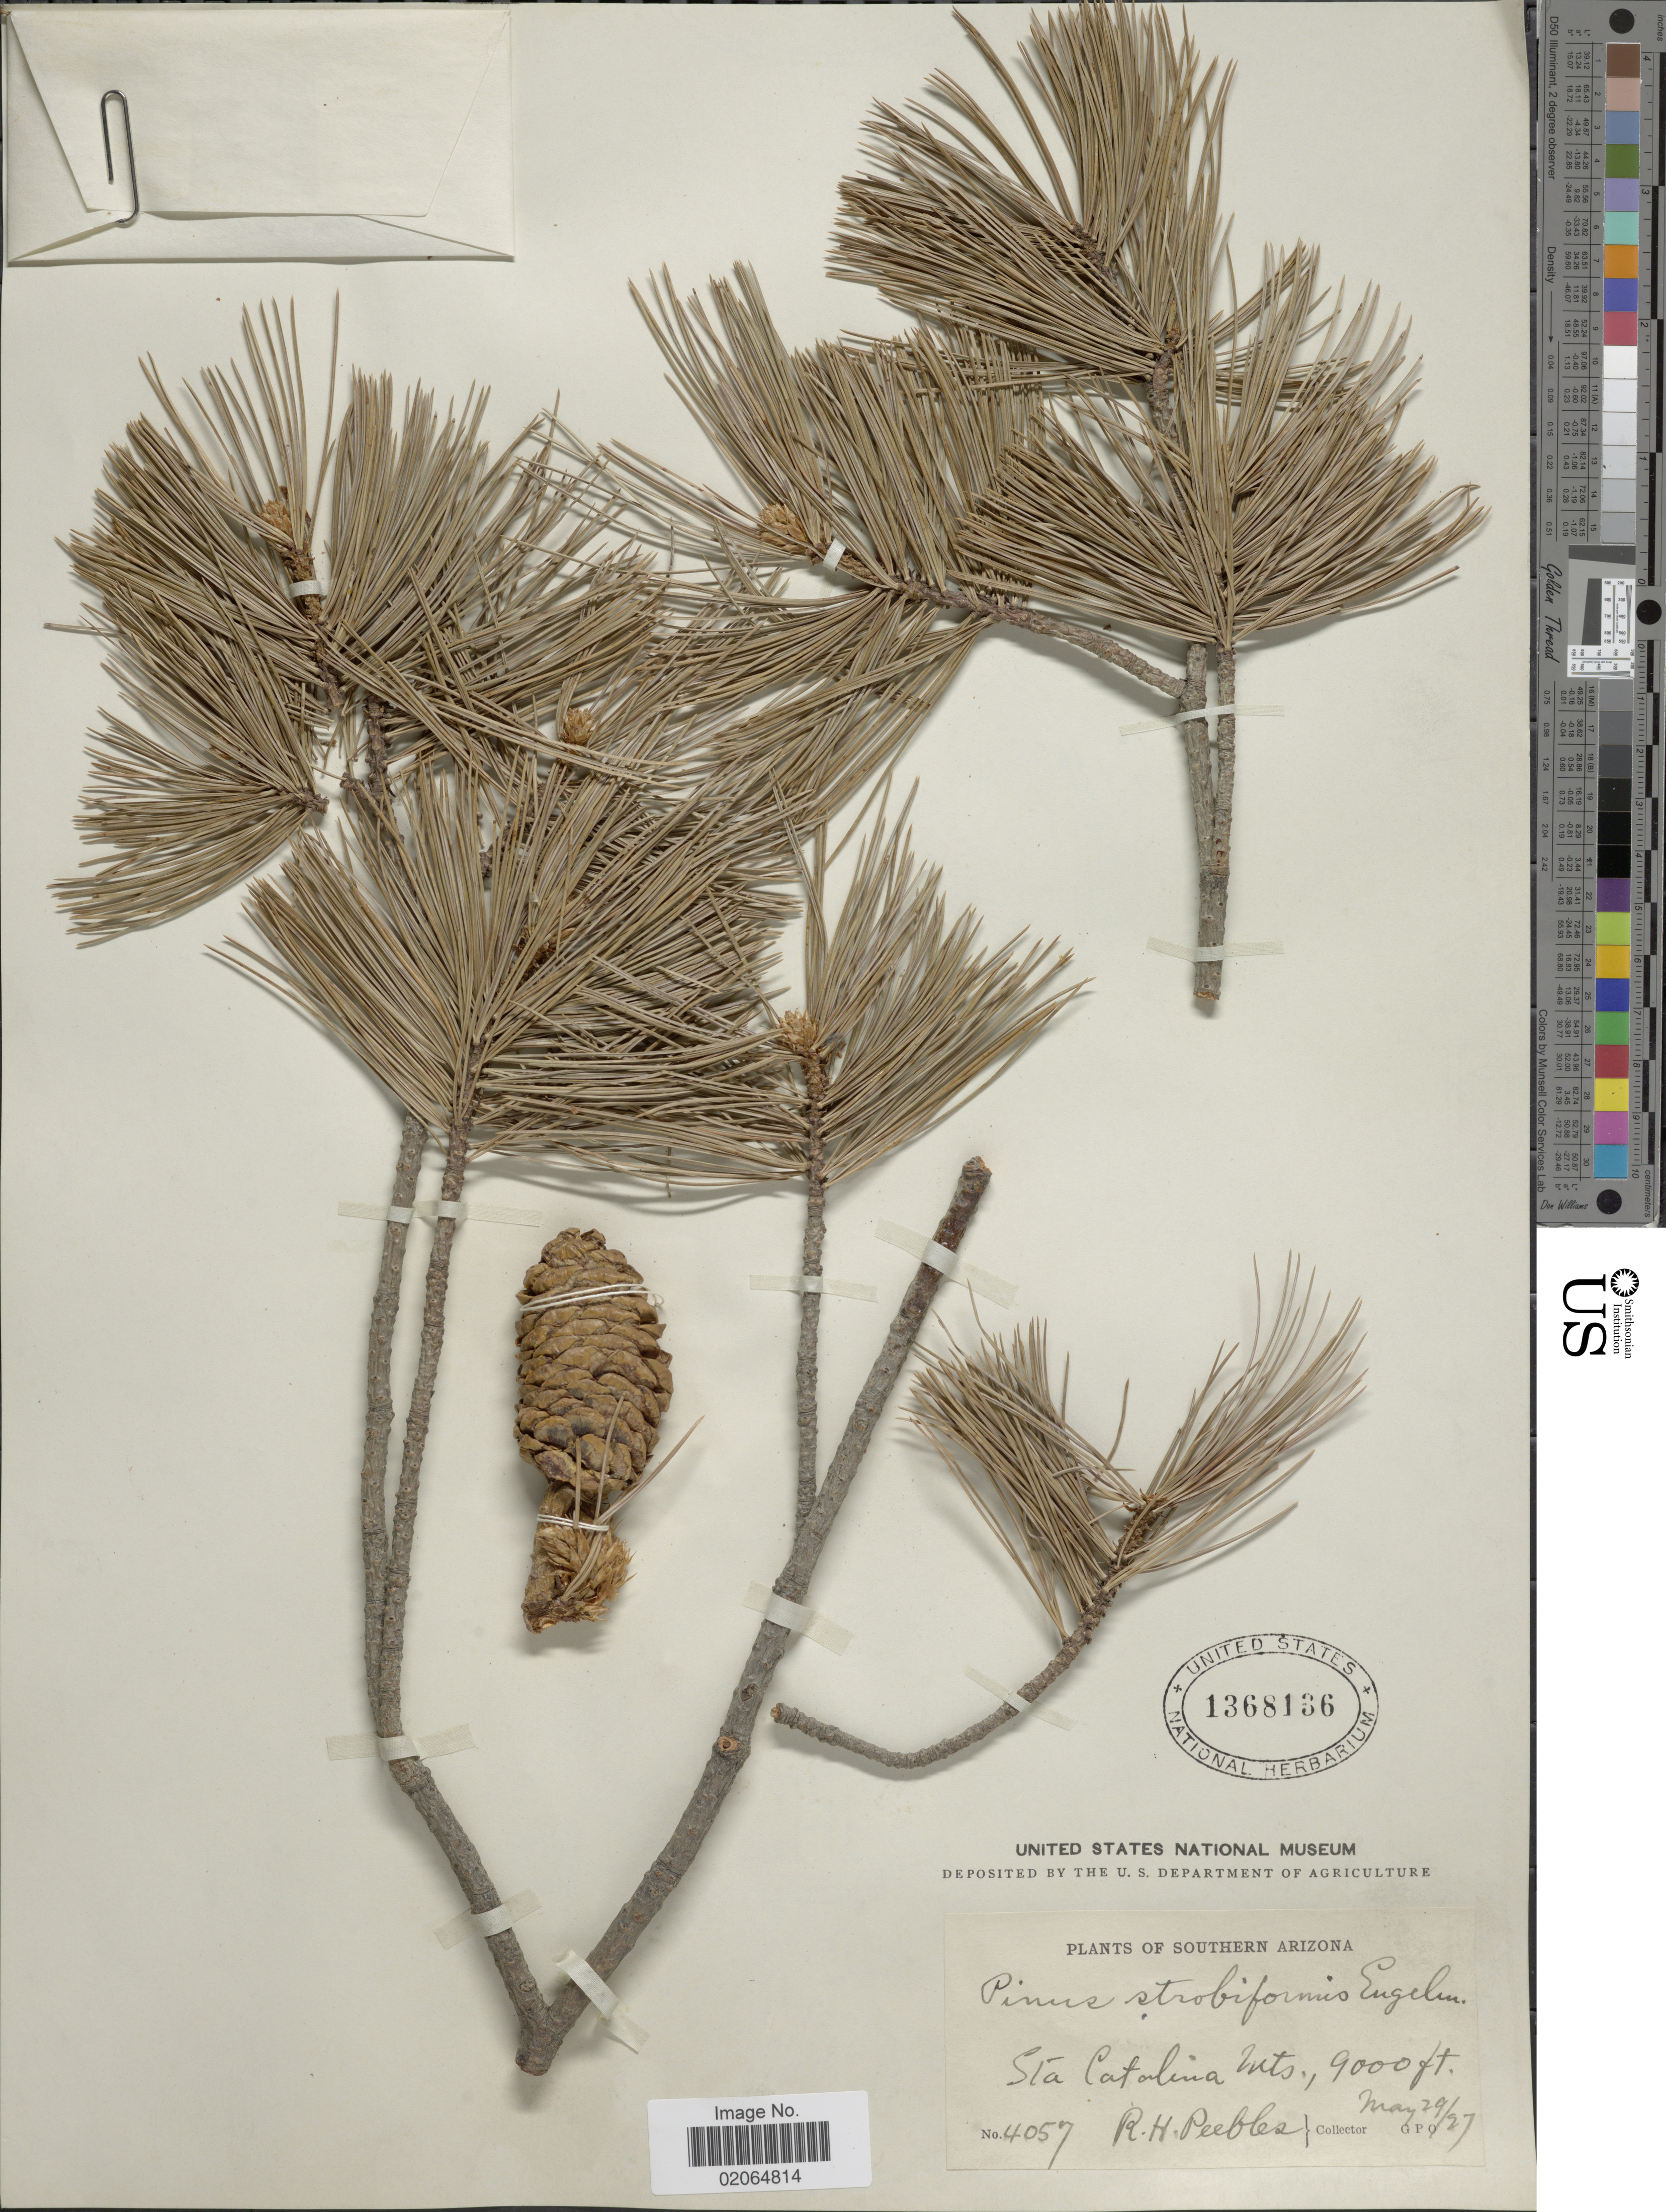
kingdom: Plantae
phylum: Tracheophyta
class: Pinopsida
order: Pinales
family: Pinaceae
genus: Pinus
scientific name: Pinus strobiformis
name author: Engelm.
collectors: R. H. Peebles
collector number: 4057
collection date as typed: Transcribed d/m/y: 29/5/27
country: United States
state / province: Arizona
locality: Southern Arizona, Sta. Catalina Mts.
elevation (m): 2743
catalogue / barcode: US 1368136